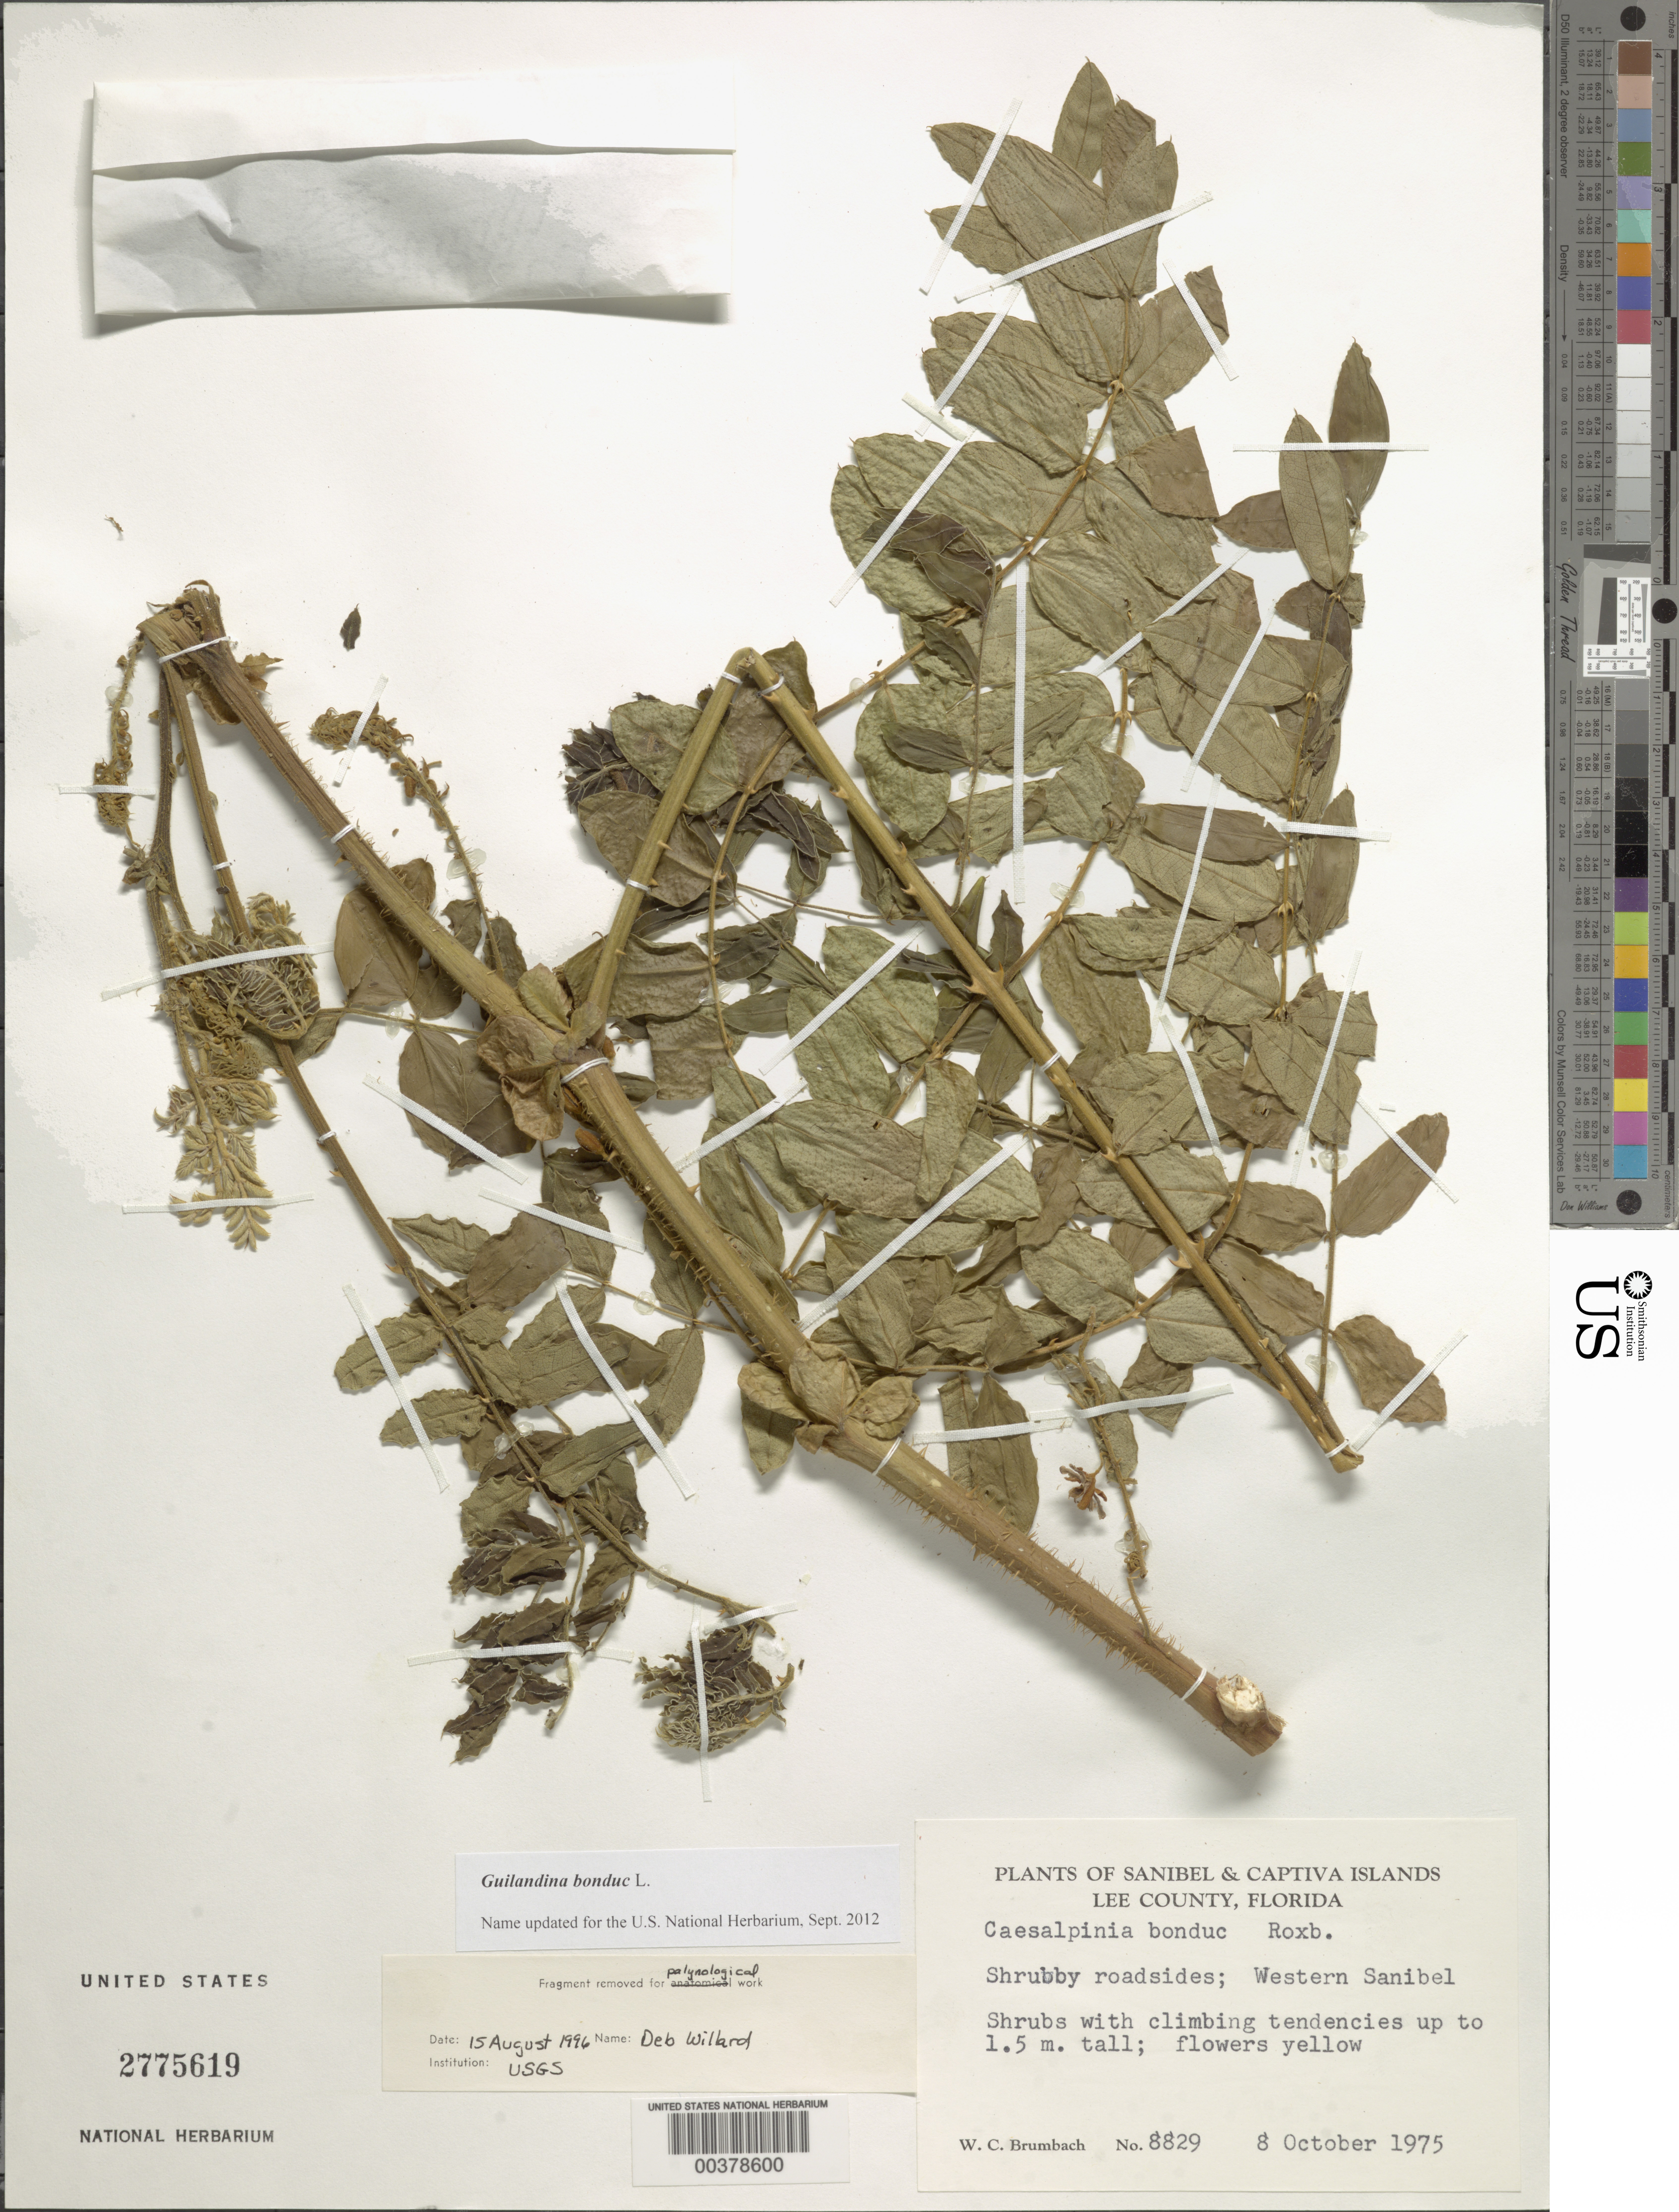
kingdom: Plantae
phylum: Tracheophyta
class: Magnoliopsida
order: Fabales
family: Fabaceae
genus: Guilandina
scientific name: Guilandina bonduc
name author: L.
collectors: W. C. Brumbach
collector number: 8829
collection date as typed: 08 Oct 1975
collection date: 1975-10-08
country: United States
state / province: Florida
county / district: Lee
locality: Western sanibel i.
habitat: Shrubby roadside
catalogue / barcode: US 2775619